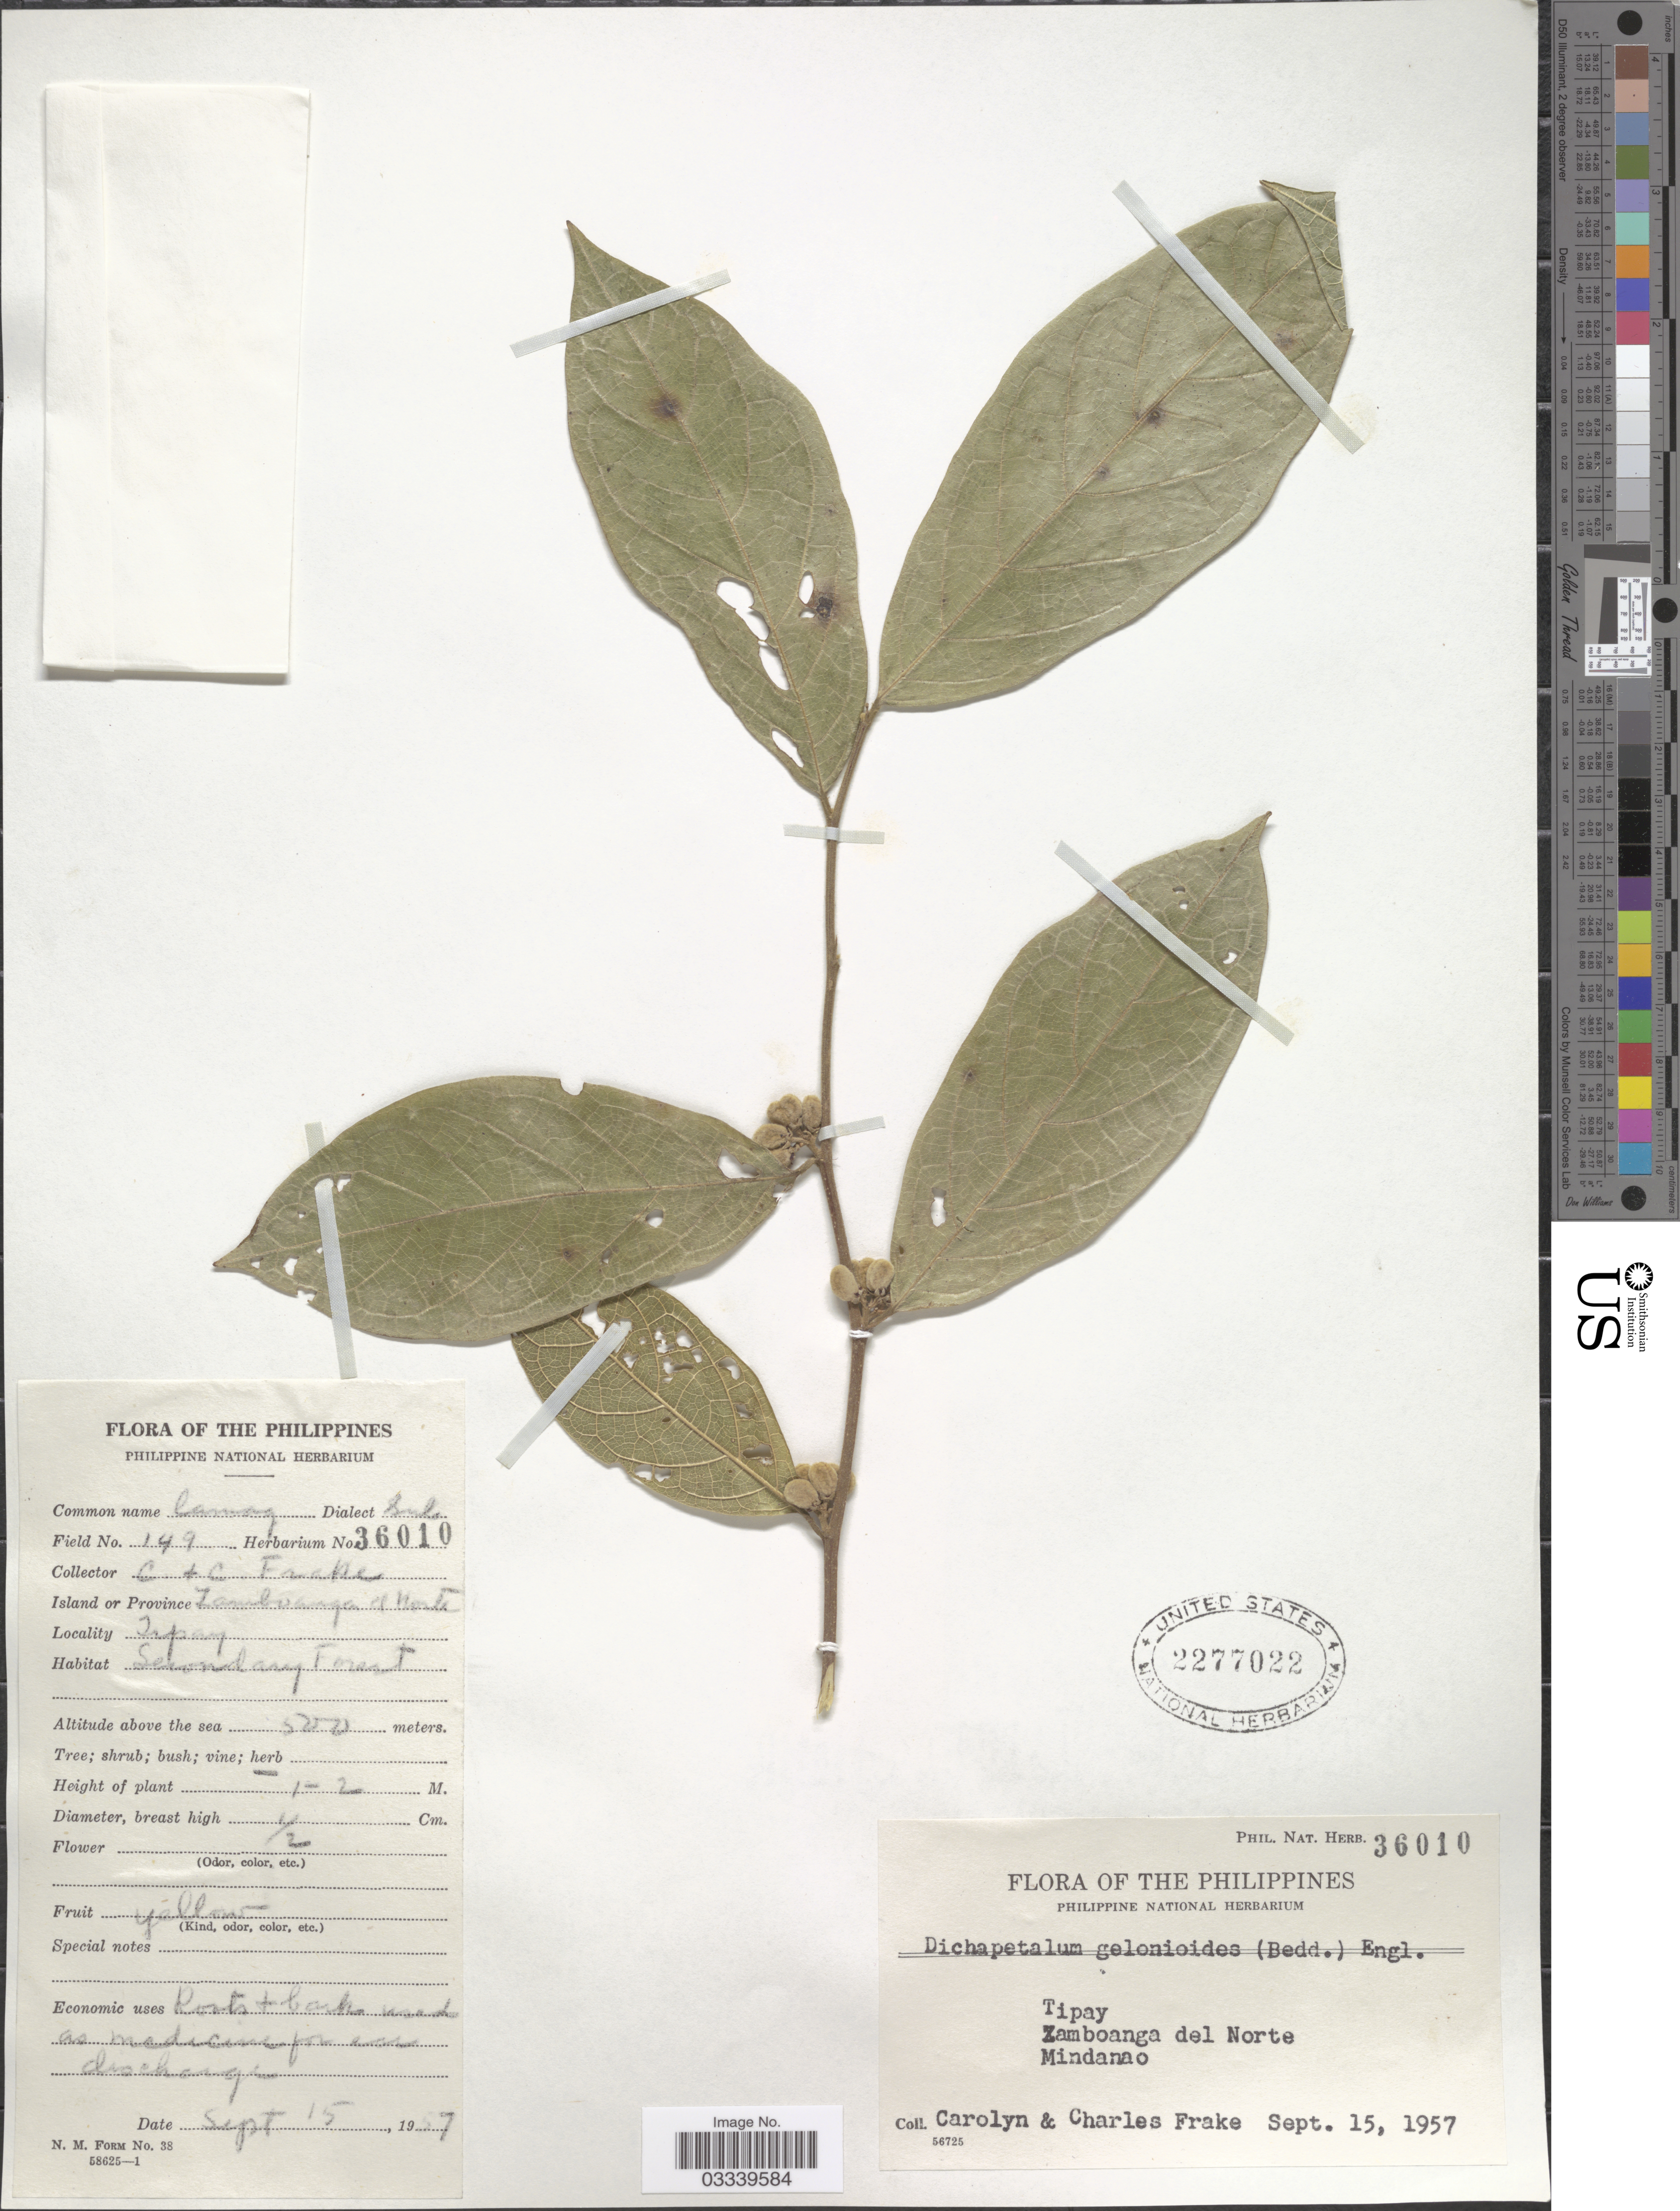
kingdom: Plantae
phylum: Tracheophyta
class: Magnoliopsida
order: Malpighiales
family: Dichapetalaceae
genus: Dichapetalum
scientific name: Dichapetalum gelonioides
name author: (Roxb.) Engl.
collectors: C. M. Frake & C. O. Frake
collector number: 149/Phil. Nat. Herb. 36010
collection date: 1957-09-15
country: Philippines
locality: Tipay, Zamboanga del Norte, Mindanao.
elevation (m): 500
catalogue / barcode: US 2277022